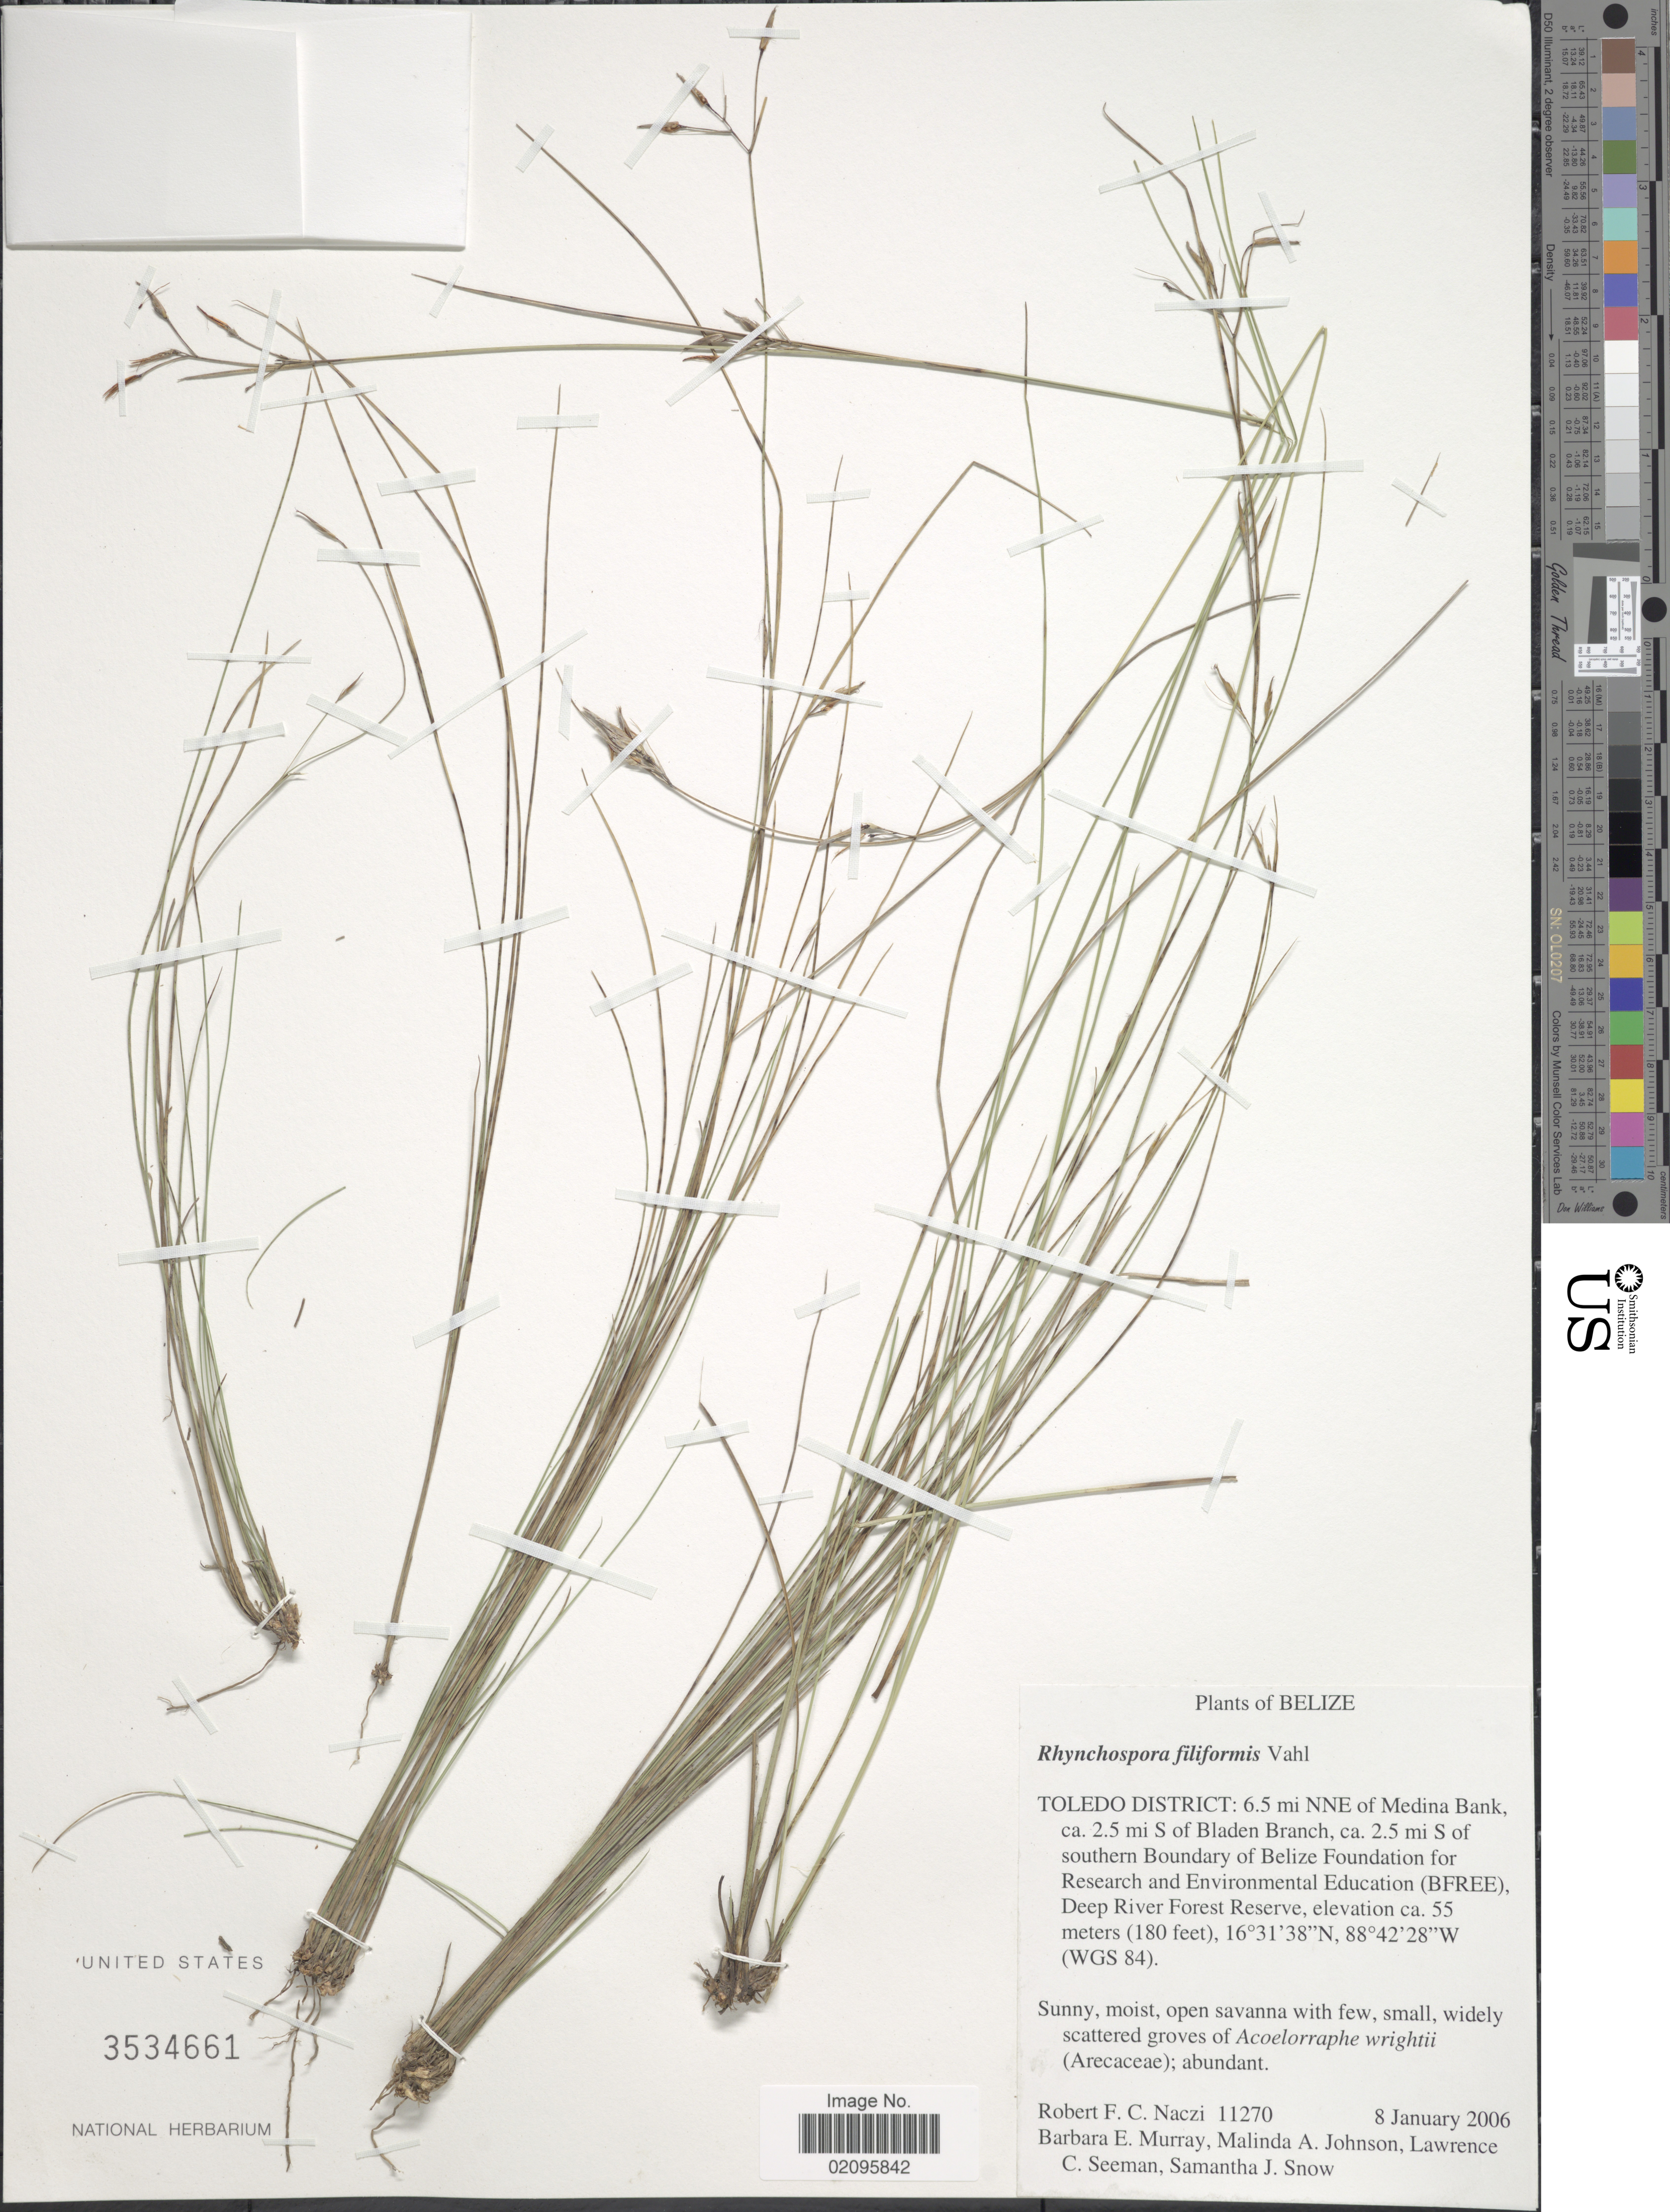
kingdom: Plantae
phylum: Tracheophyta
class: Liliopsida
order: Poales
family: Cyperaceae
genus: Rhynchospora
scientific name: Rhynchospora filiformis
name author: Vahl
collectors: R. F. C. Naczi, B. Murray, M. A. Johnson, L. Seeman & S. Snow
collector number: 1270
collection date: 2006-01-08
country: Belize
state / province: Toledo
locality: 6.5 mi NNE of Medina Bank, ca. 2.5 mi S of Bladen Branch, ca. 2.5 mi S of southern Boundary of Belize Foundation for Research and Environmental Education (BFREE), Deep River Forest Reserve, (WGS 84).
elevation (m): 55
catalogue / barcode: US 3534661